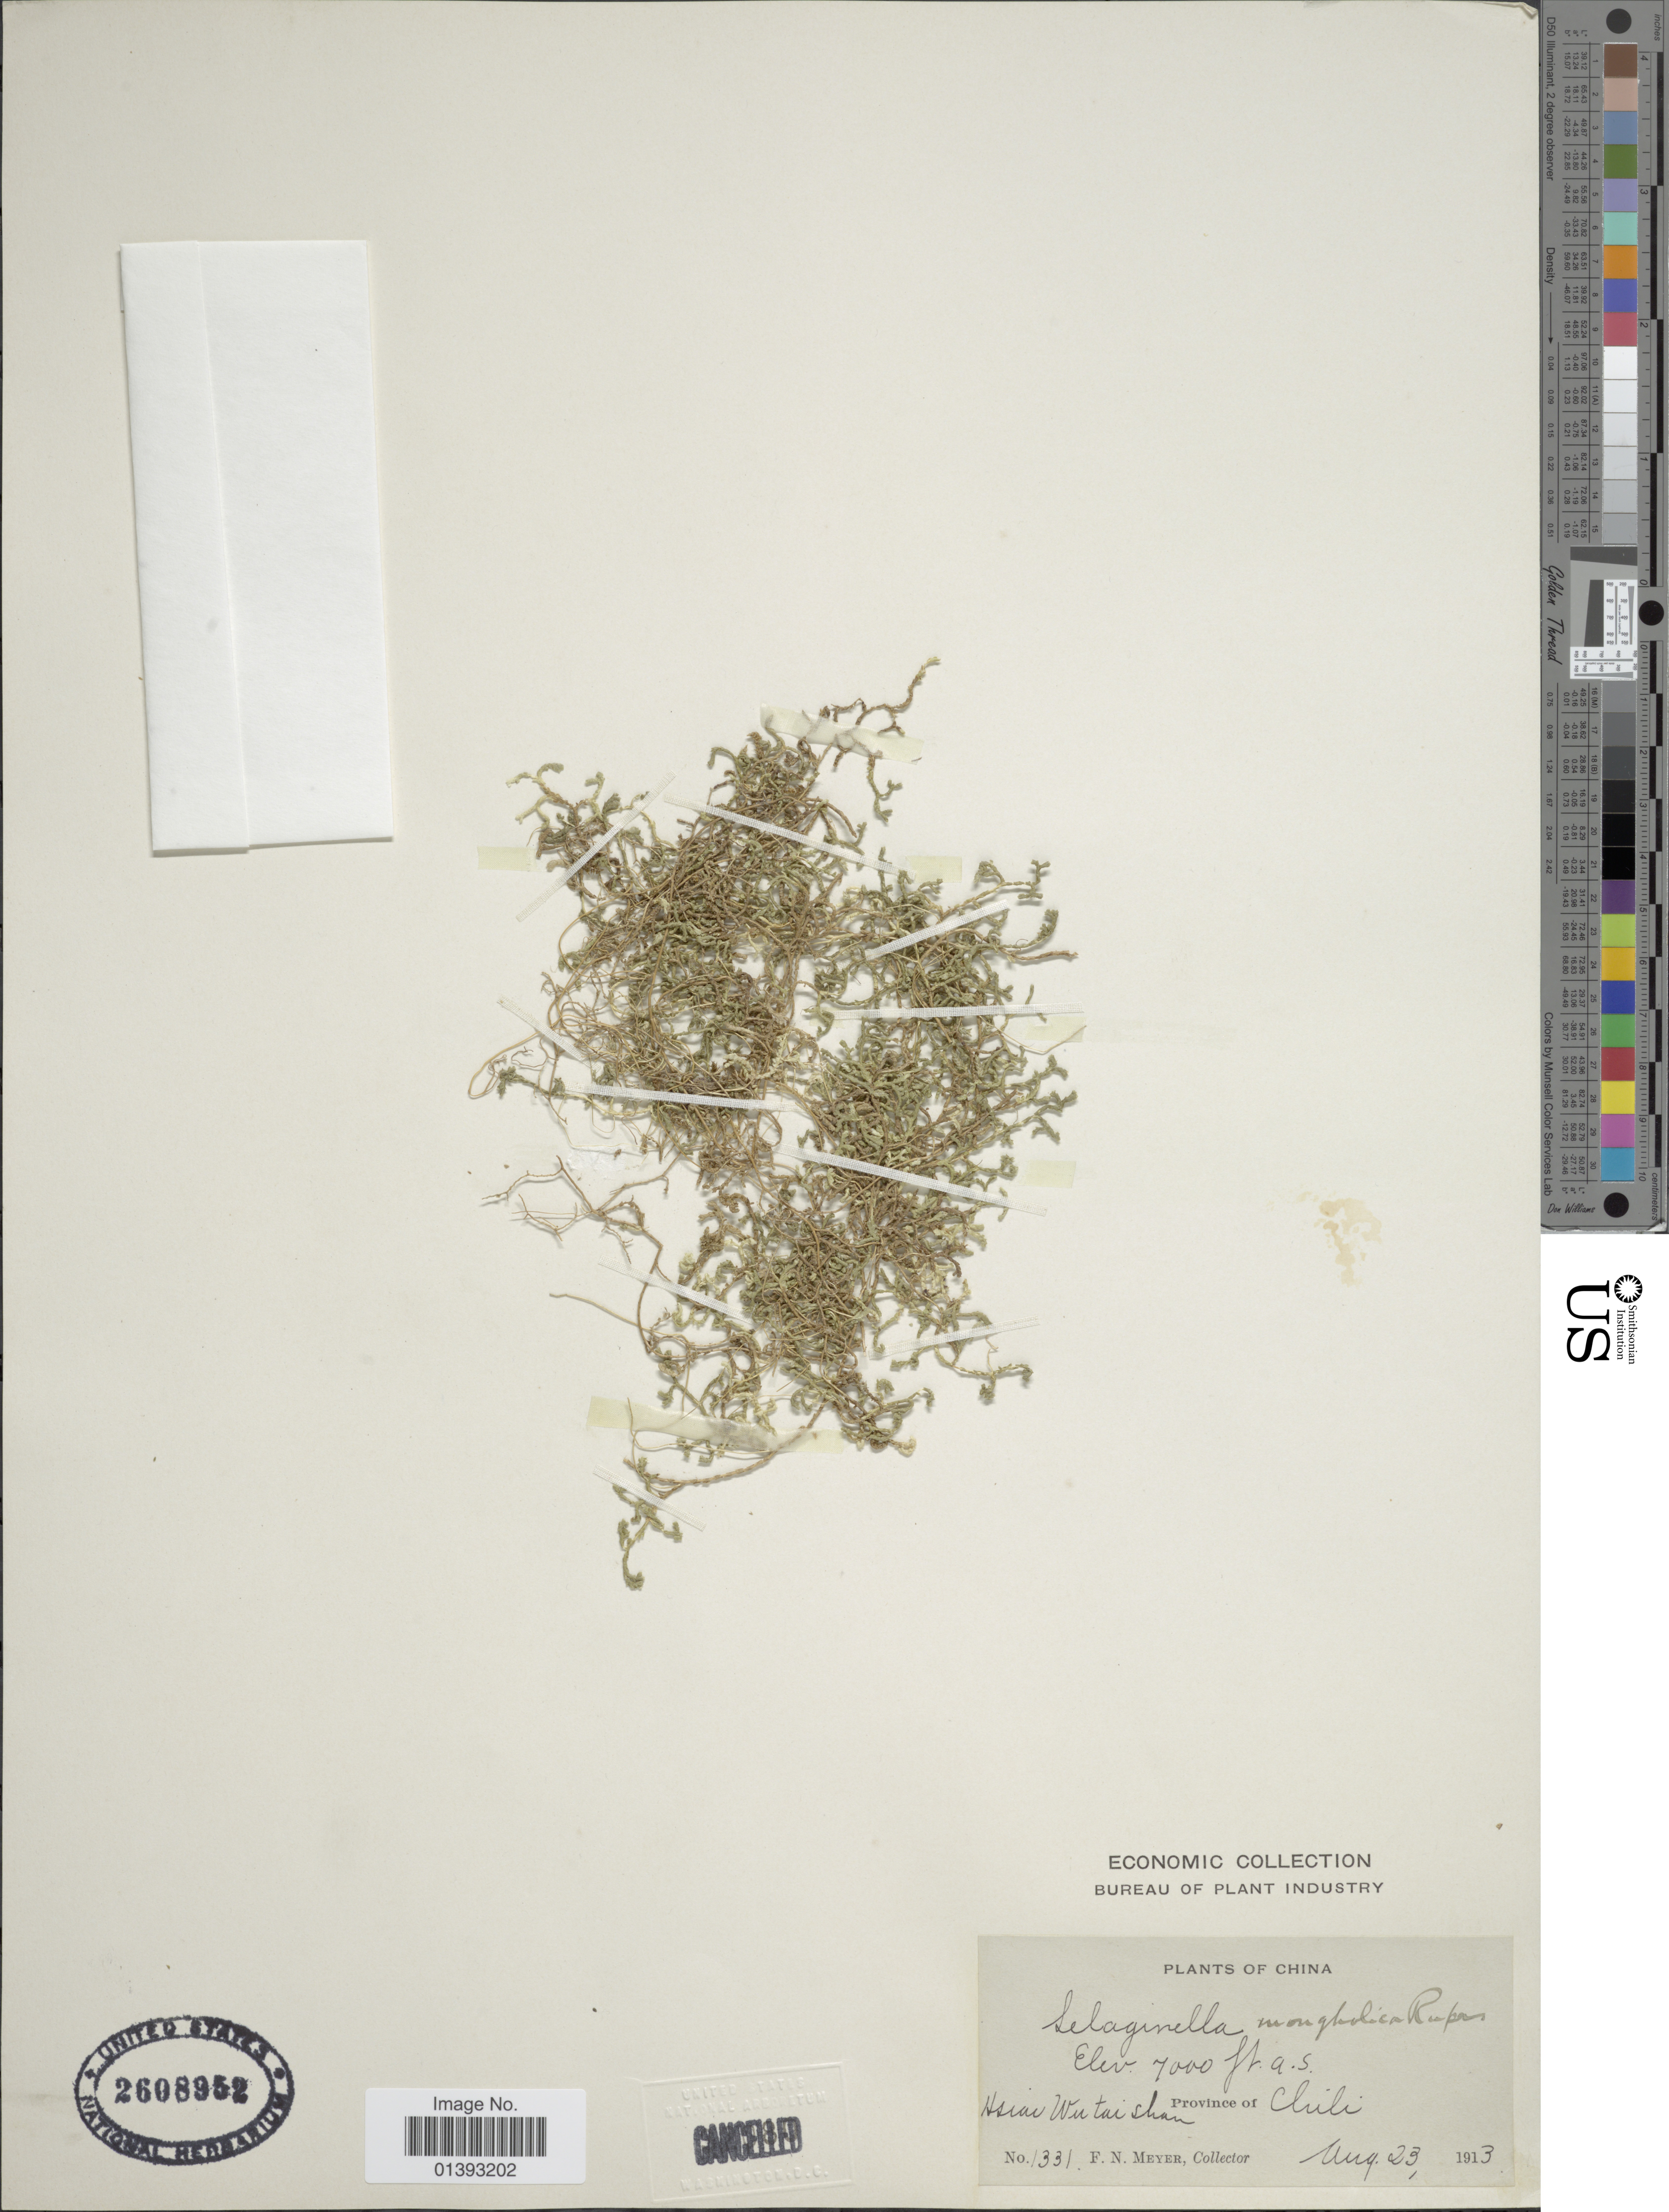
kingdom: Plantae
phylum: Tracheophyta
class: Lycopodiopsida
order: Selaginellales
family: Selaginellaceae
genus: Selaginella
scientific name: Selaginella sinensis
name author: (Desv.) Spring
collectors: F. N. Meyer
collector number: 1331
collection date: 1913-08-23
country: China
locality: Hsiai Wu Tai Shan, province of Chili [interpreted]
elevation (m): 2134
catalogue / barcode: US 2608952